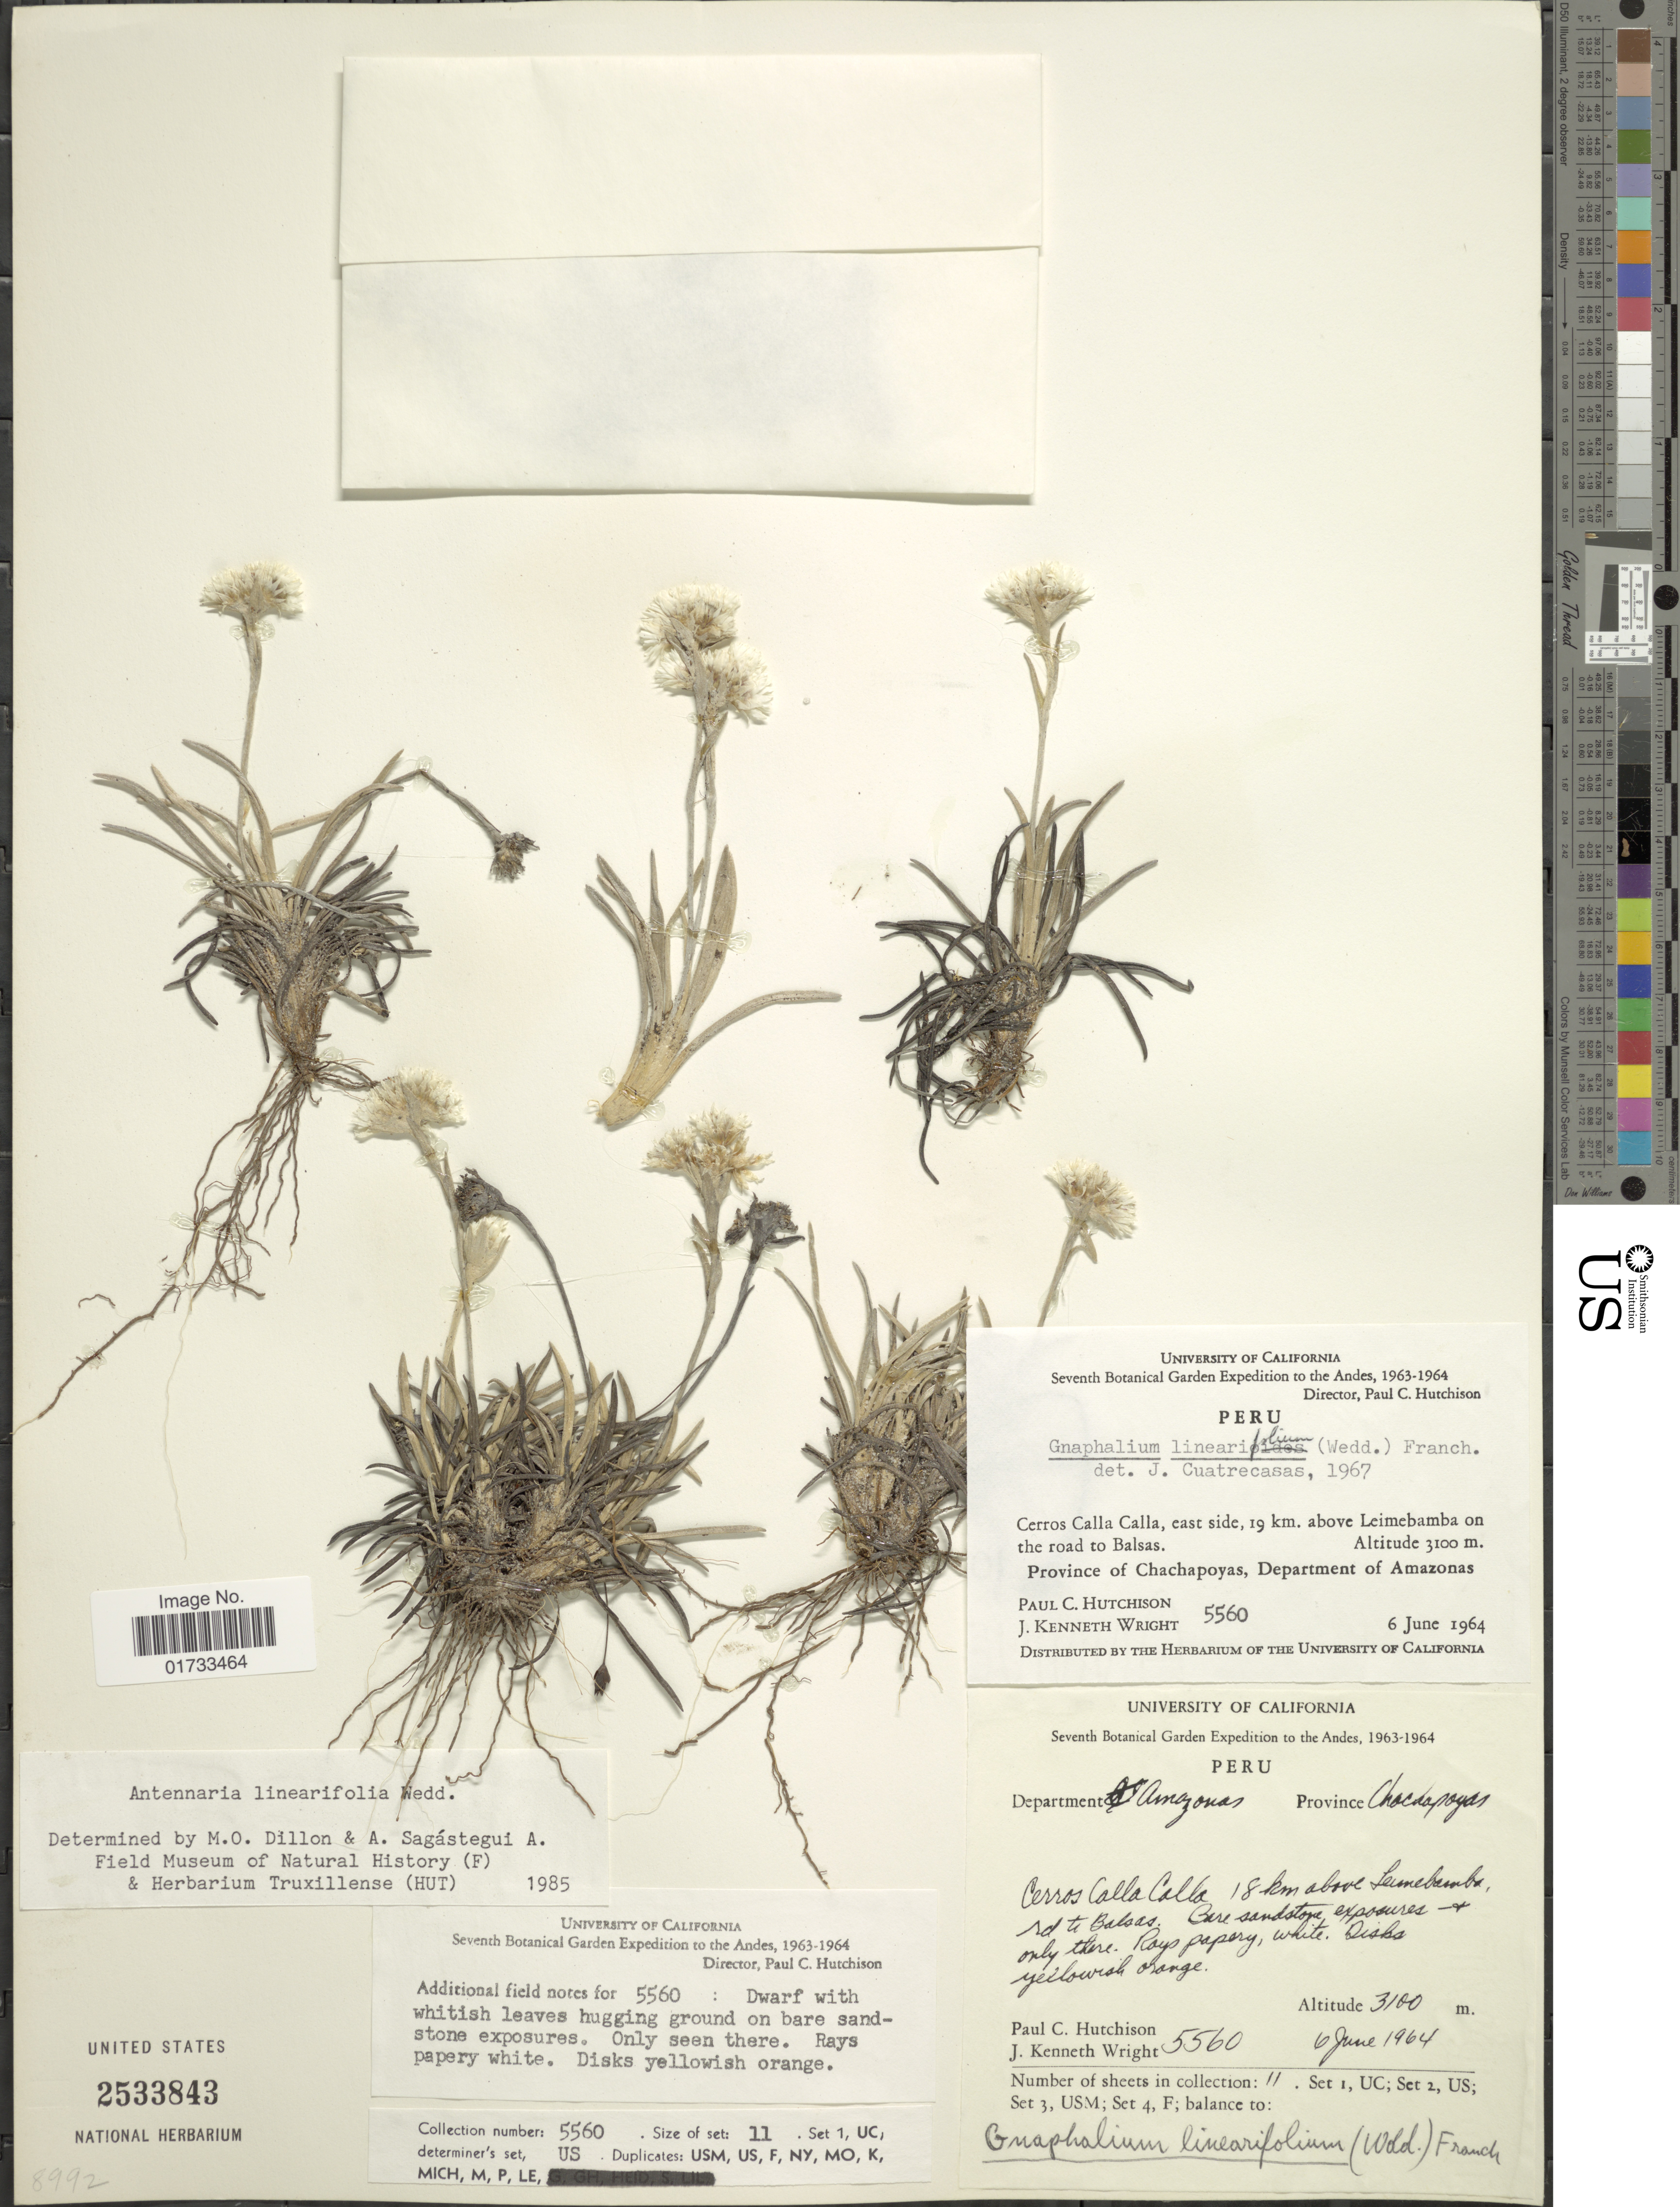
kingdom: Plantae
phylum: Tracheophyta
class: Magnoliopsida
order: Asterales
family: Asteraceae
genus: Quasiantennaria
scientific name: Quasiantennaria linearifolia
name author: (Wedd.) R.J. Bayer & M.O. Dillon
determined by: Nesom, Guy L.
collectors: P. C. Hutchison & J. K. Wright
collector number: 5560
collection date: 1964-06-06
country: Peru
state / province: Amazonas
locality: Cerros Calla Calla, east side, 19 km above Leimebamba on the road to Balsas, Province of Chachapoyas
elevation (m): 3100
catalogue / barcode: US 2533843